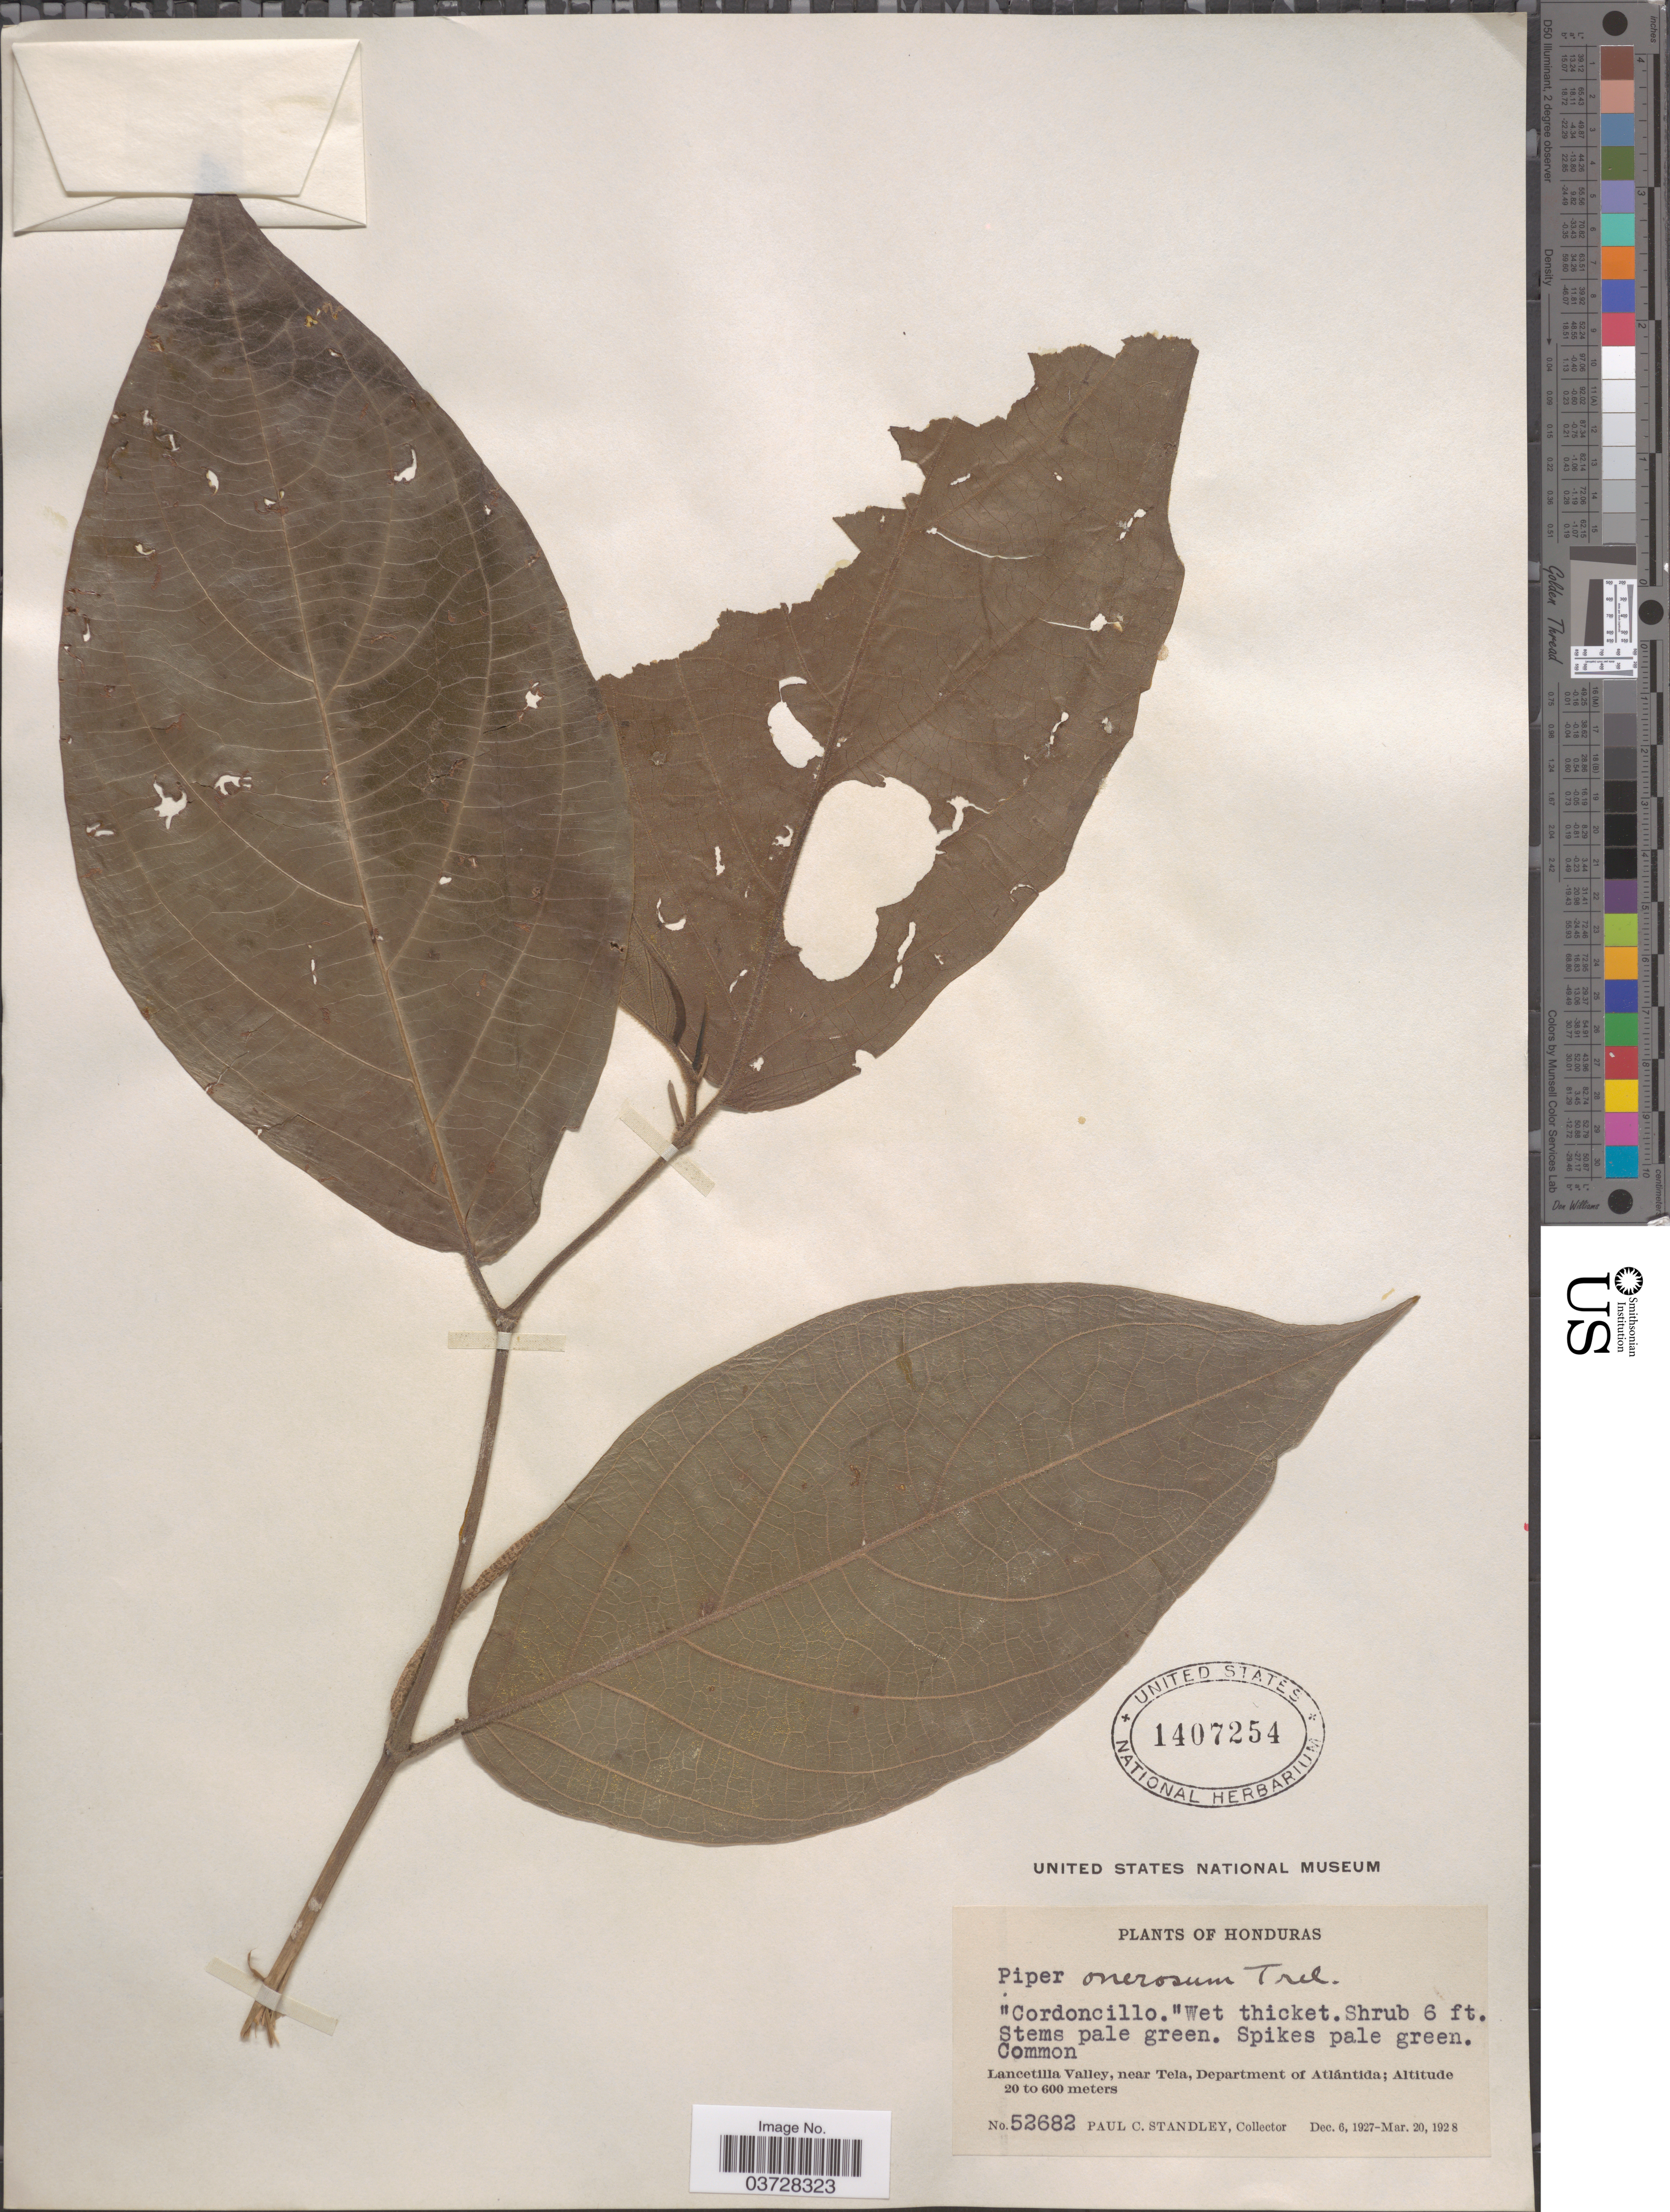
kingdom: Plantae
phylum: Tracheophyta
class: Magnoliopsida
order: Piperales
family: Piperaceae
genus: Piper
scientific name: Piper onerosum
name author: Trel.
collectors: P. C. Standley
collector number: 52682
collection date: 1927-12-06/1928-03-20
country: Honduras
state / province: Atlantida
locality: Lancetilla Valley, near Tela, Department of Atlántida.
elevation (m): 20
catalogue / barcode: US 1407254